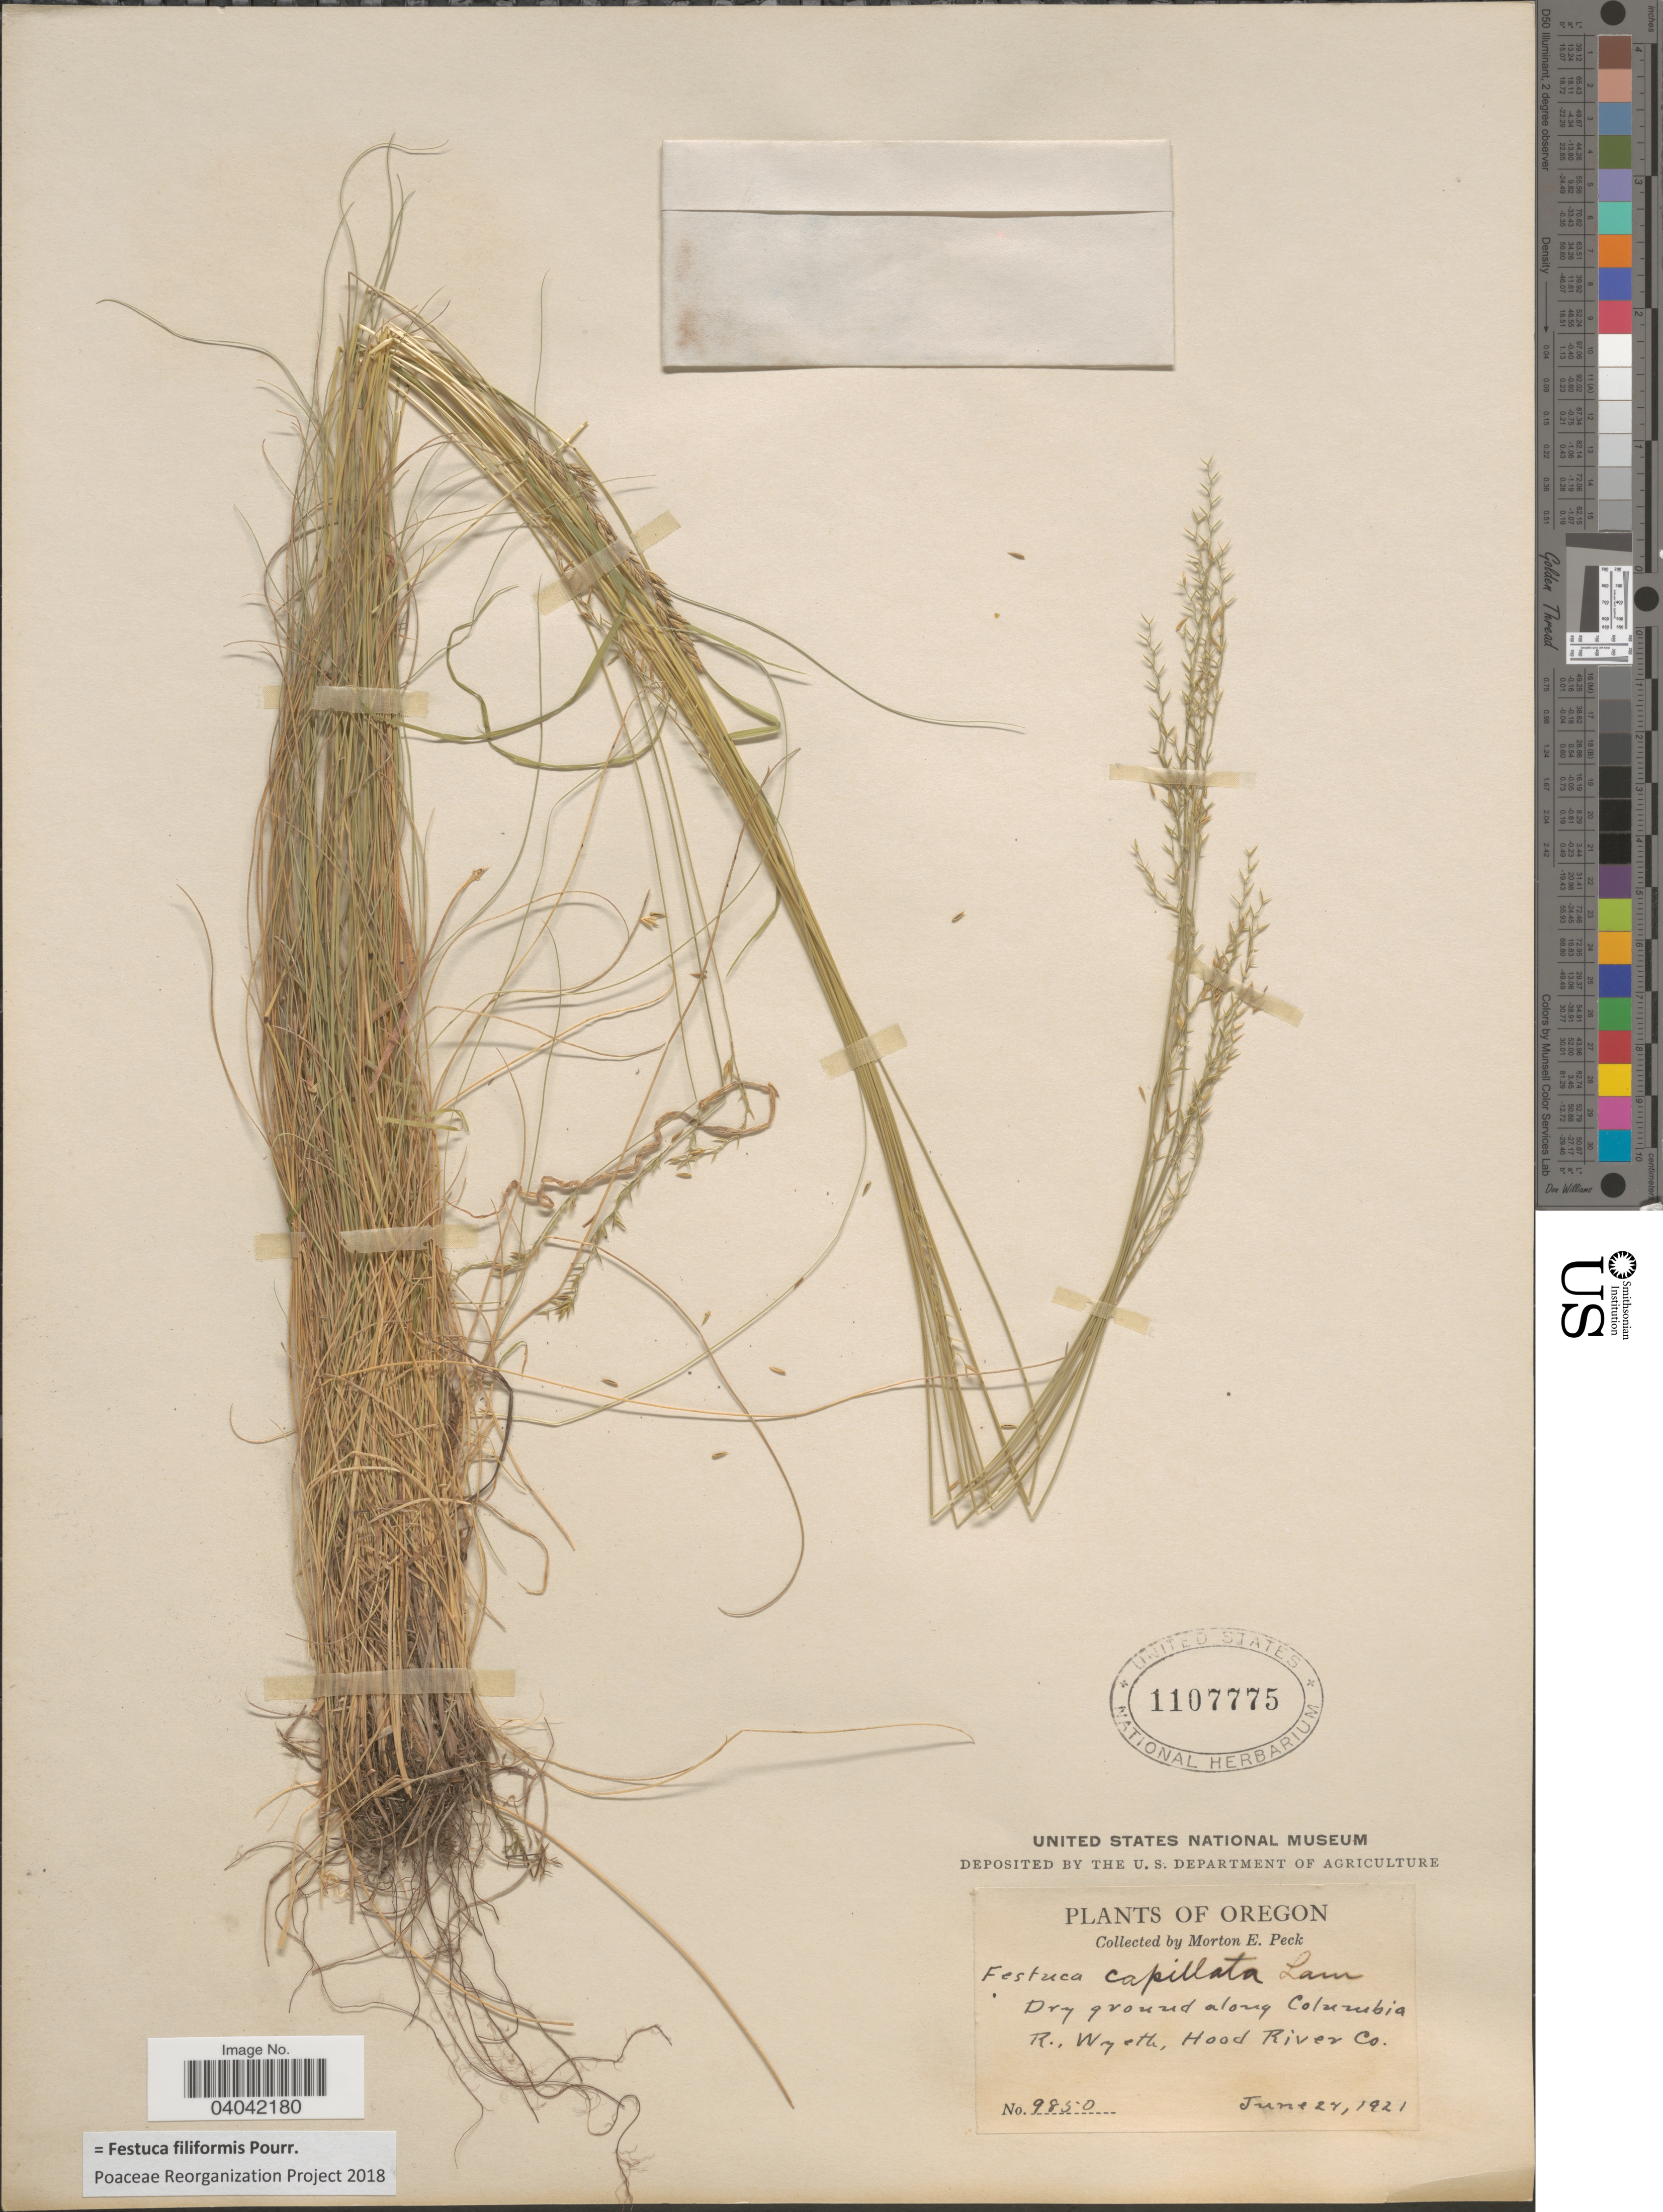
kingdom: Plantae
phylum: Tracheophyta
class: Liliopsida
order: Poales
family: Poaceae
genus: Festuca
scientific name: Festuca filiformis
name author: Pourr.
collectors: M. E. Peck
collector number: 9850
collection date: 1921-06-24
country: United States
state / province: Oregon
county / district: Hood River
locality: Dry ground along Columbia R., Wyeth, Hood River Co.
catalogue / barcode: US 1107775